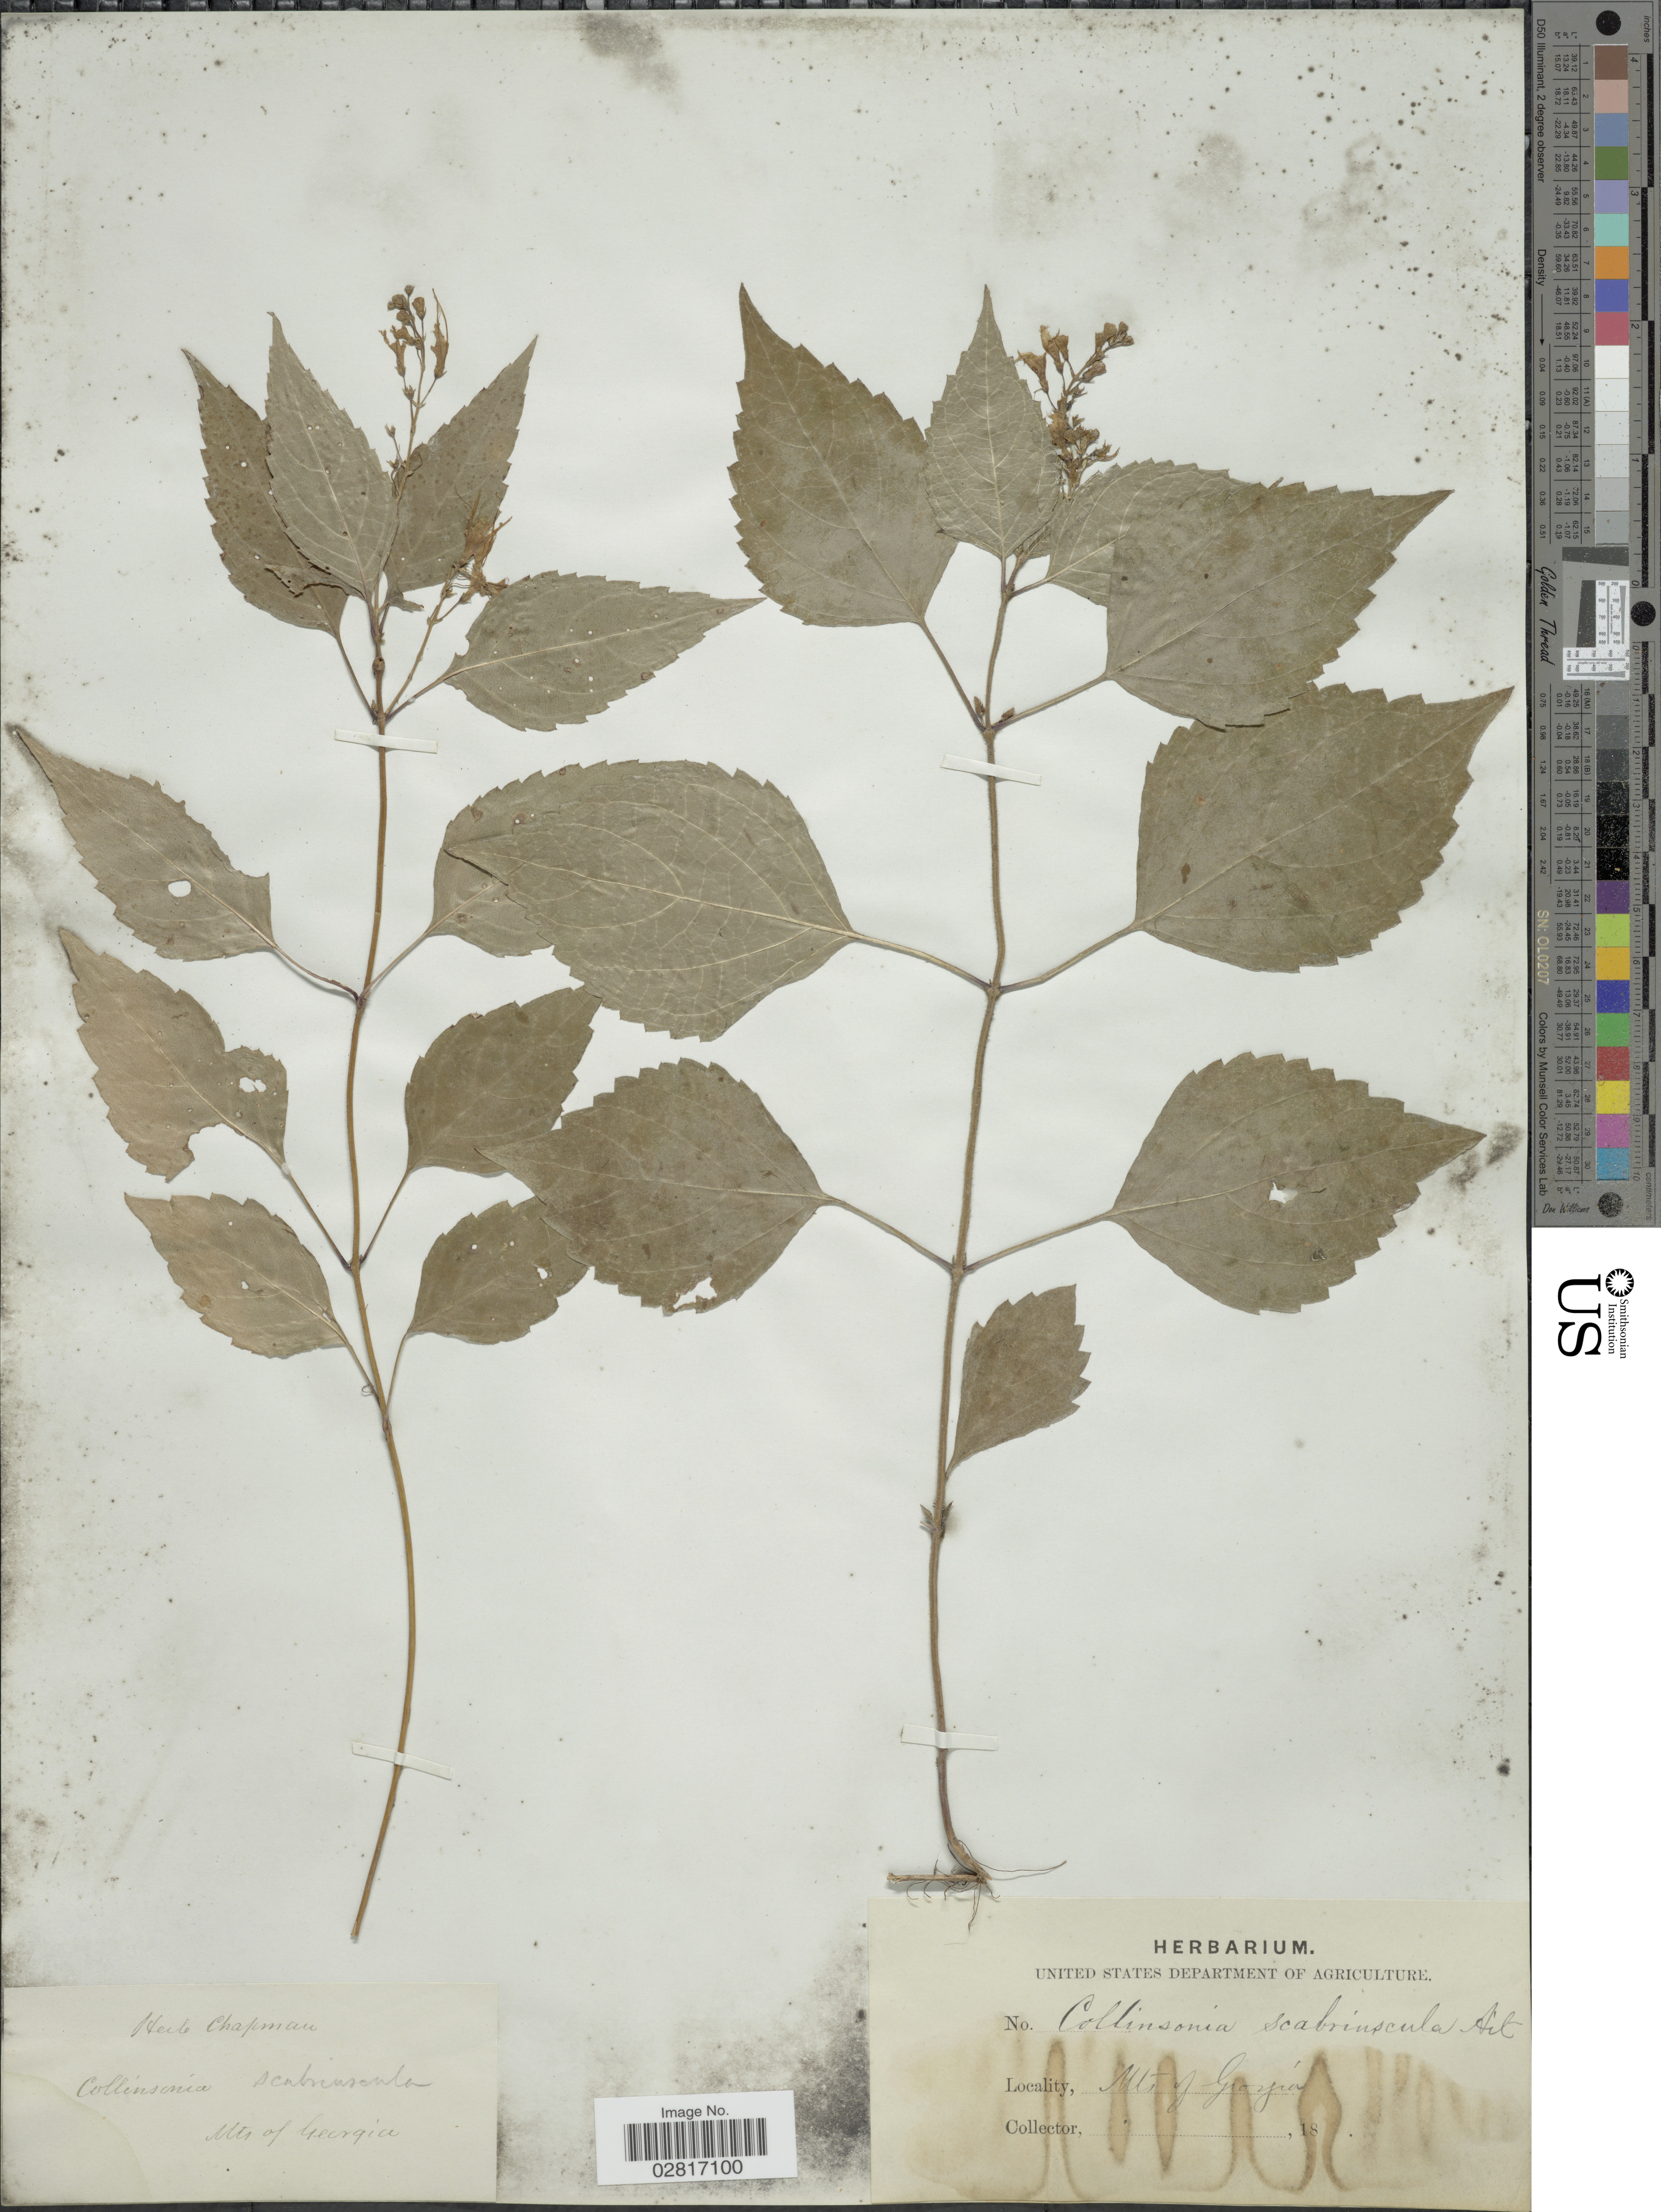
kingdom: Plantae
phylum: Tracheophyta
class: Magnoliopsida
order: Lamiales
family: Lamiaceae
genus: Collinsonia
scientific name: Collinsonia canadensis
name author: L.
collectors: ex herb. Chapman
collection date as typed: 18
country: United States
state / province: Georgia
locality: Mts of Georgia.